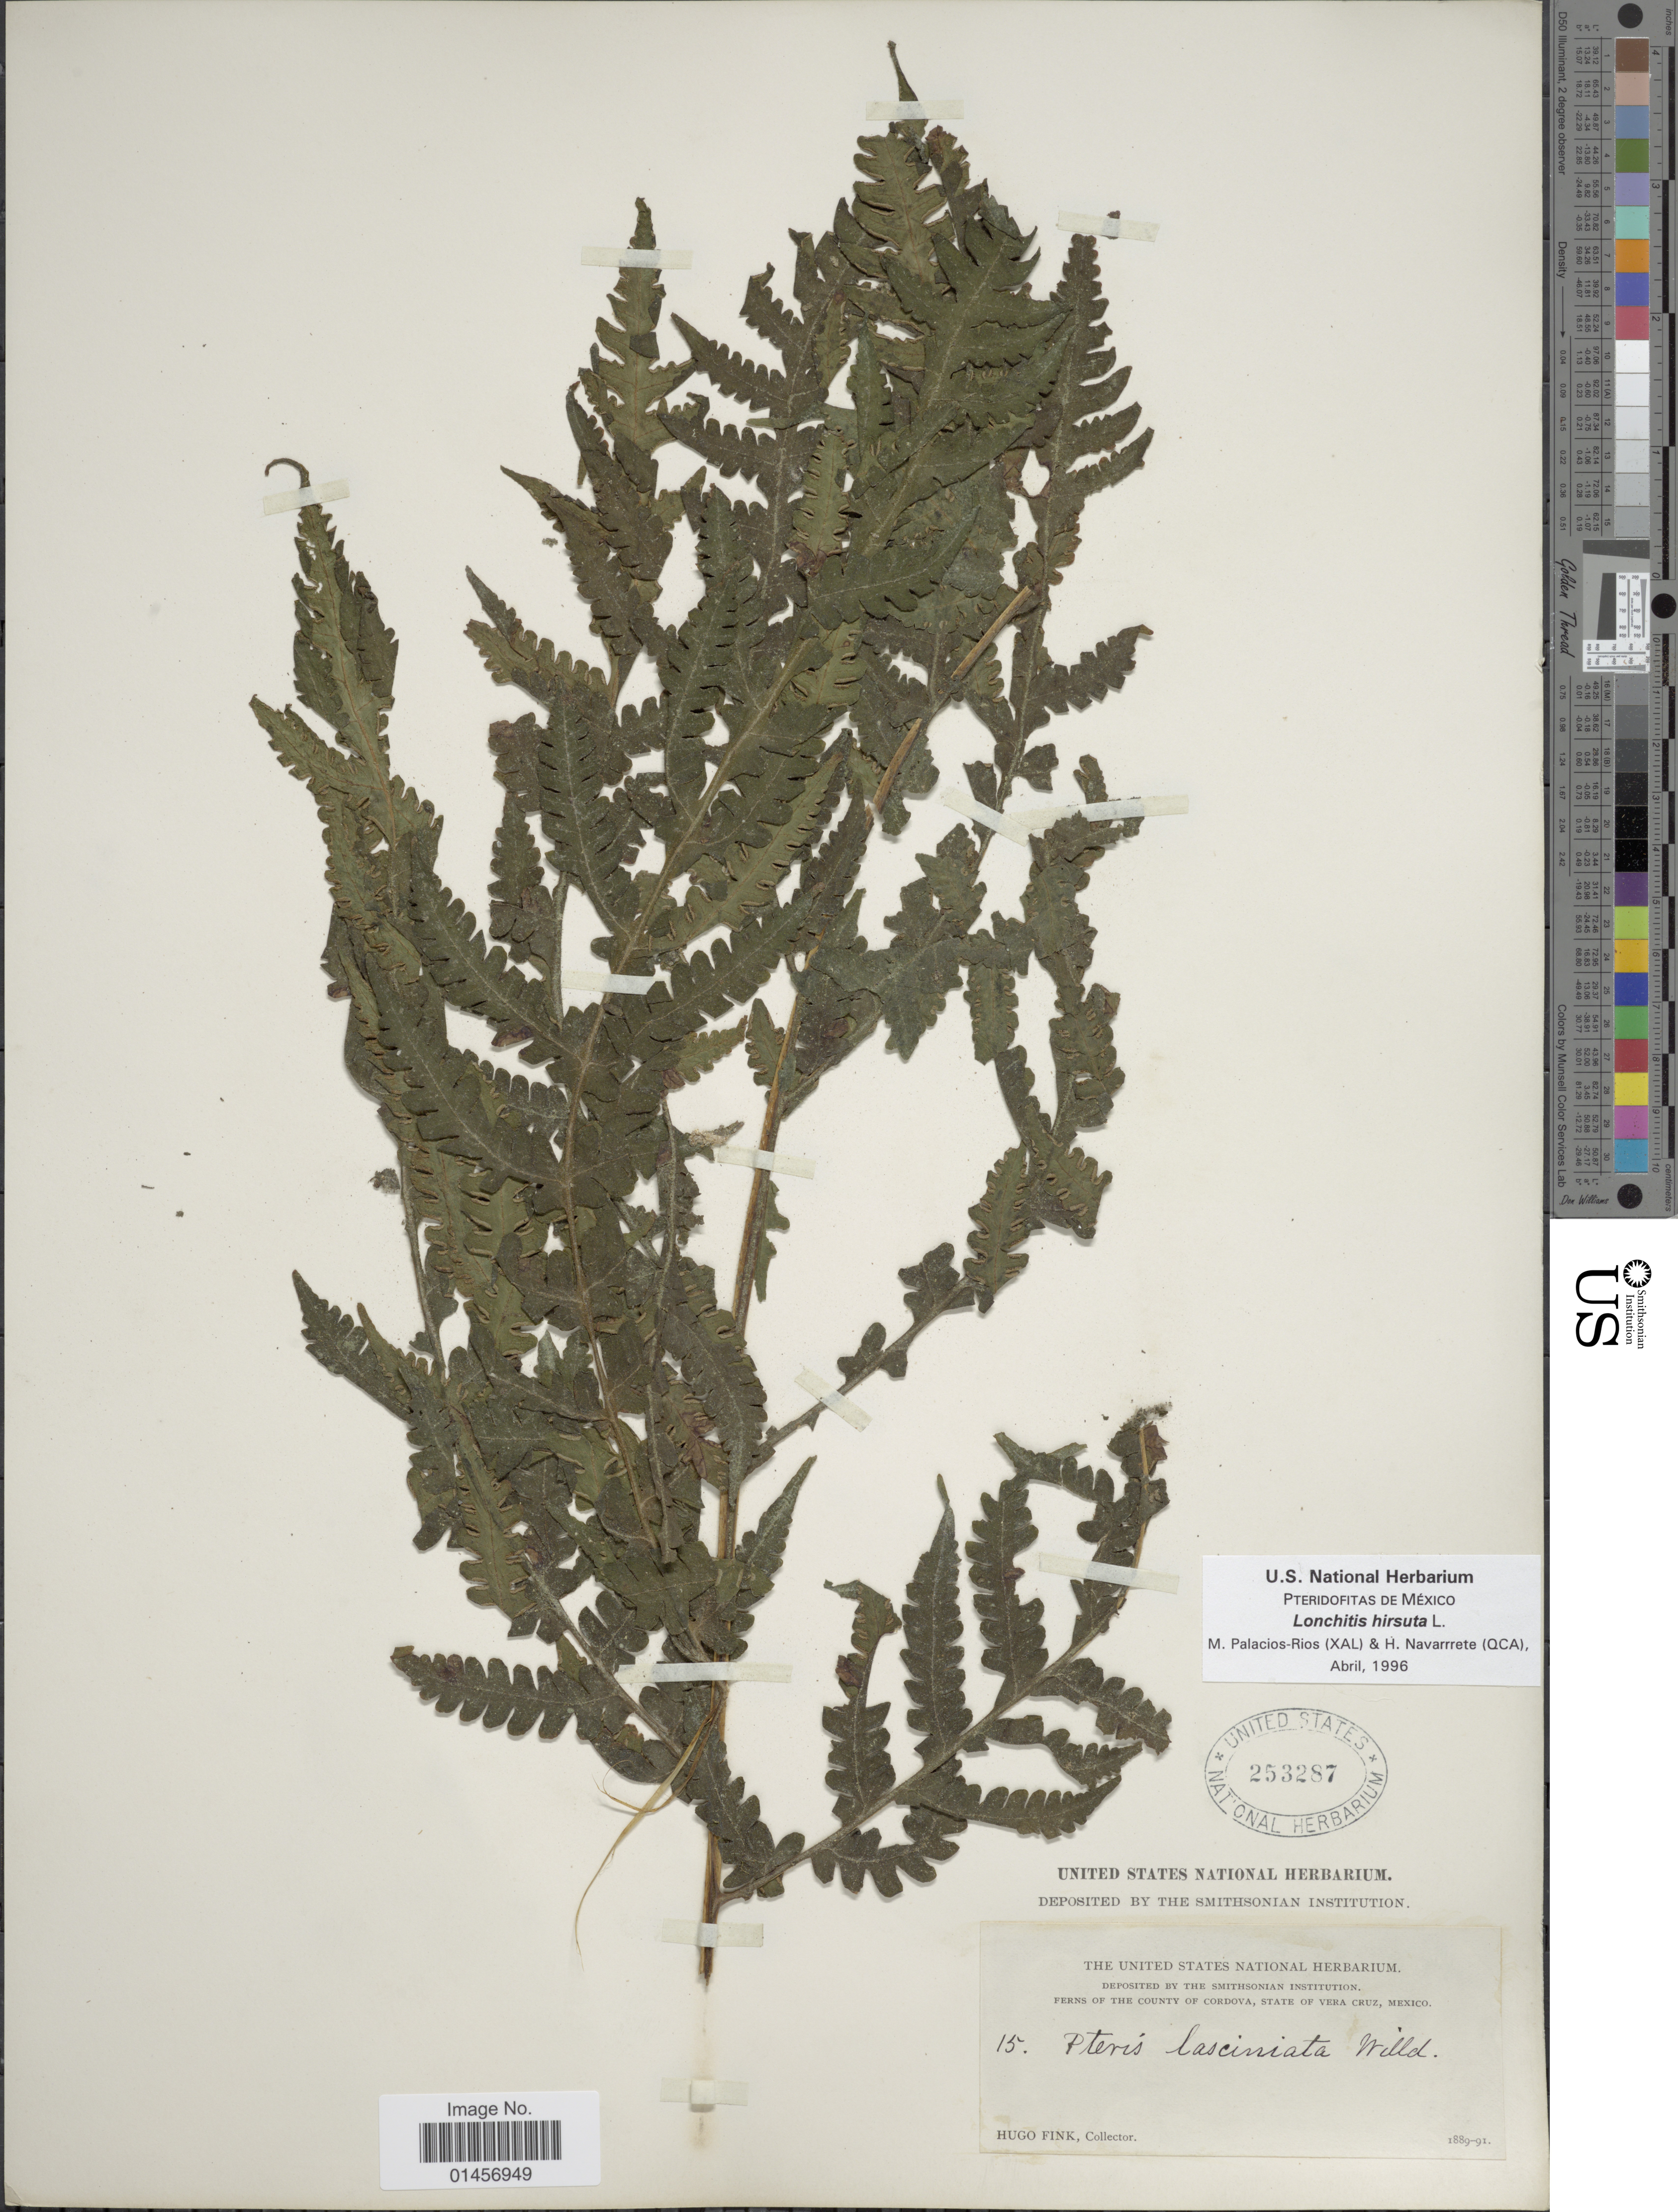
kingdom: Plantae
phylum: Tracheophyta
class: Polypodiopsida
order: Polypodiales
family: Lonchitidaceae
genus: Lonchitis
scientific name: Lonchitis hirsuta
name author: L.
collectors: H. Fink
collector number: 15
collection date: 1889/1891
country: Mexico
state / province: Veracruz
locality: Mexico, County of Cordova. Vera Cruz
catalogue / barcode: US 253287